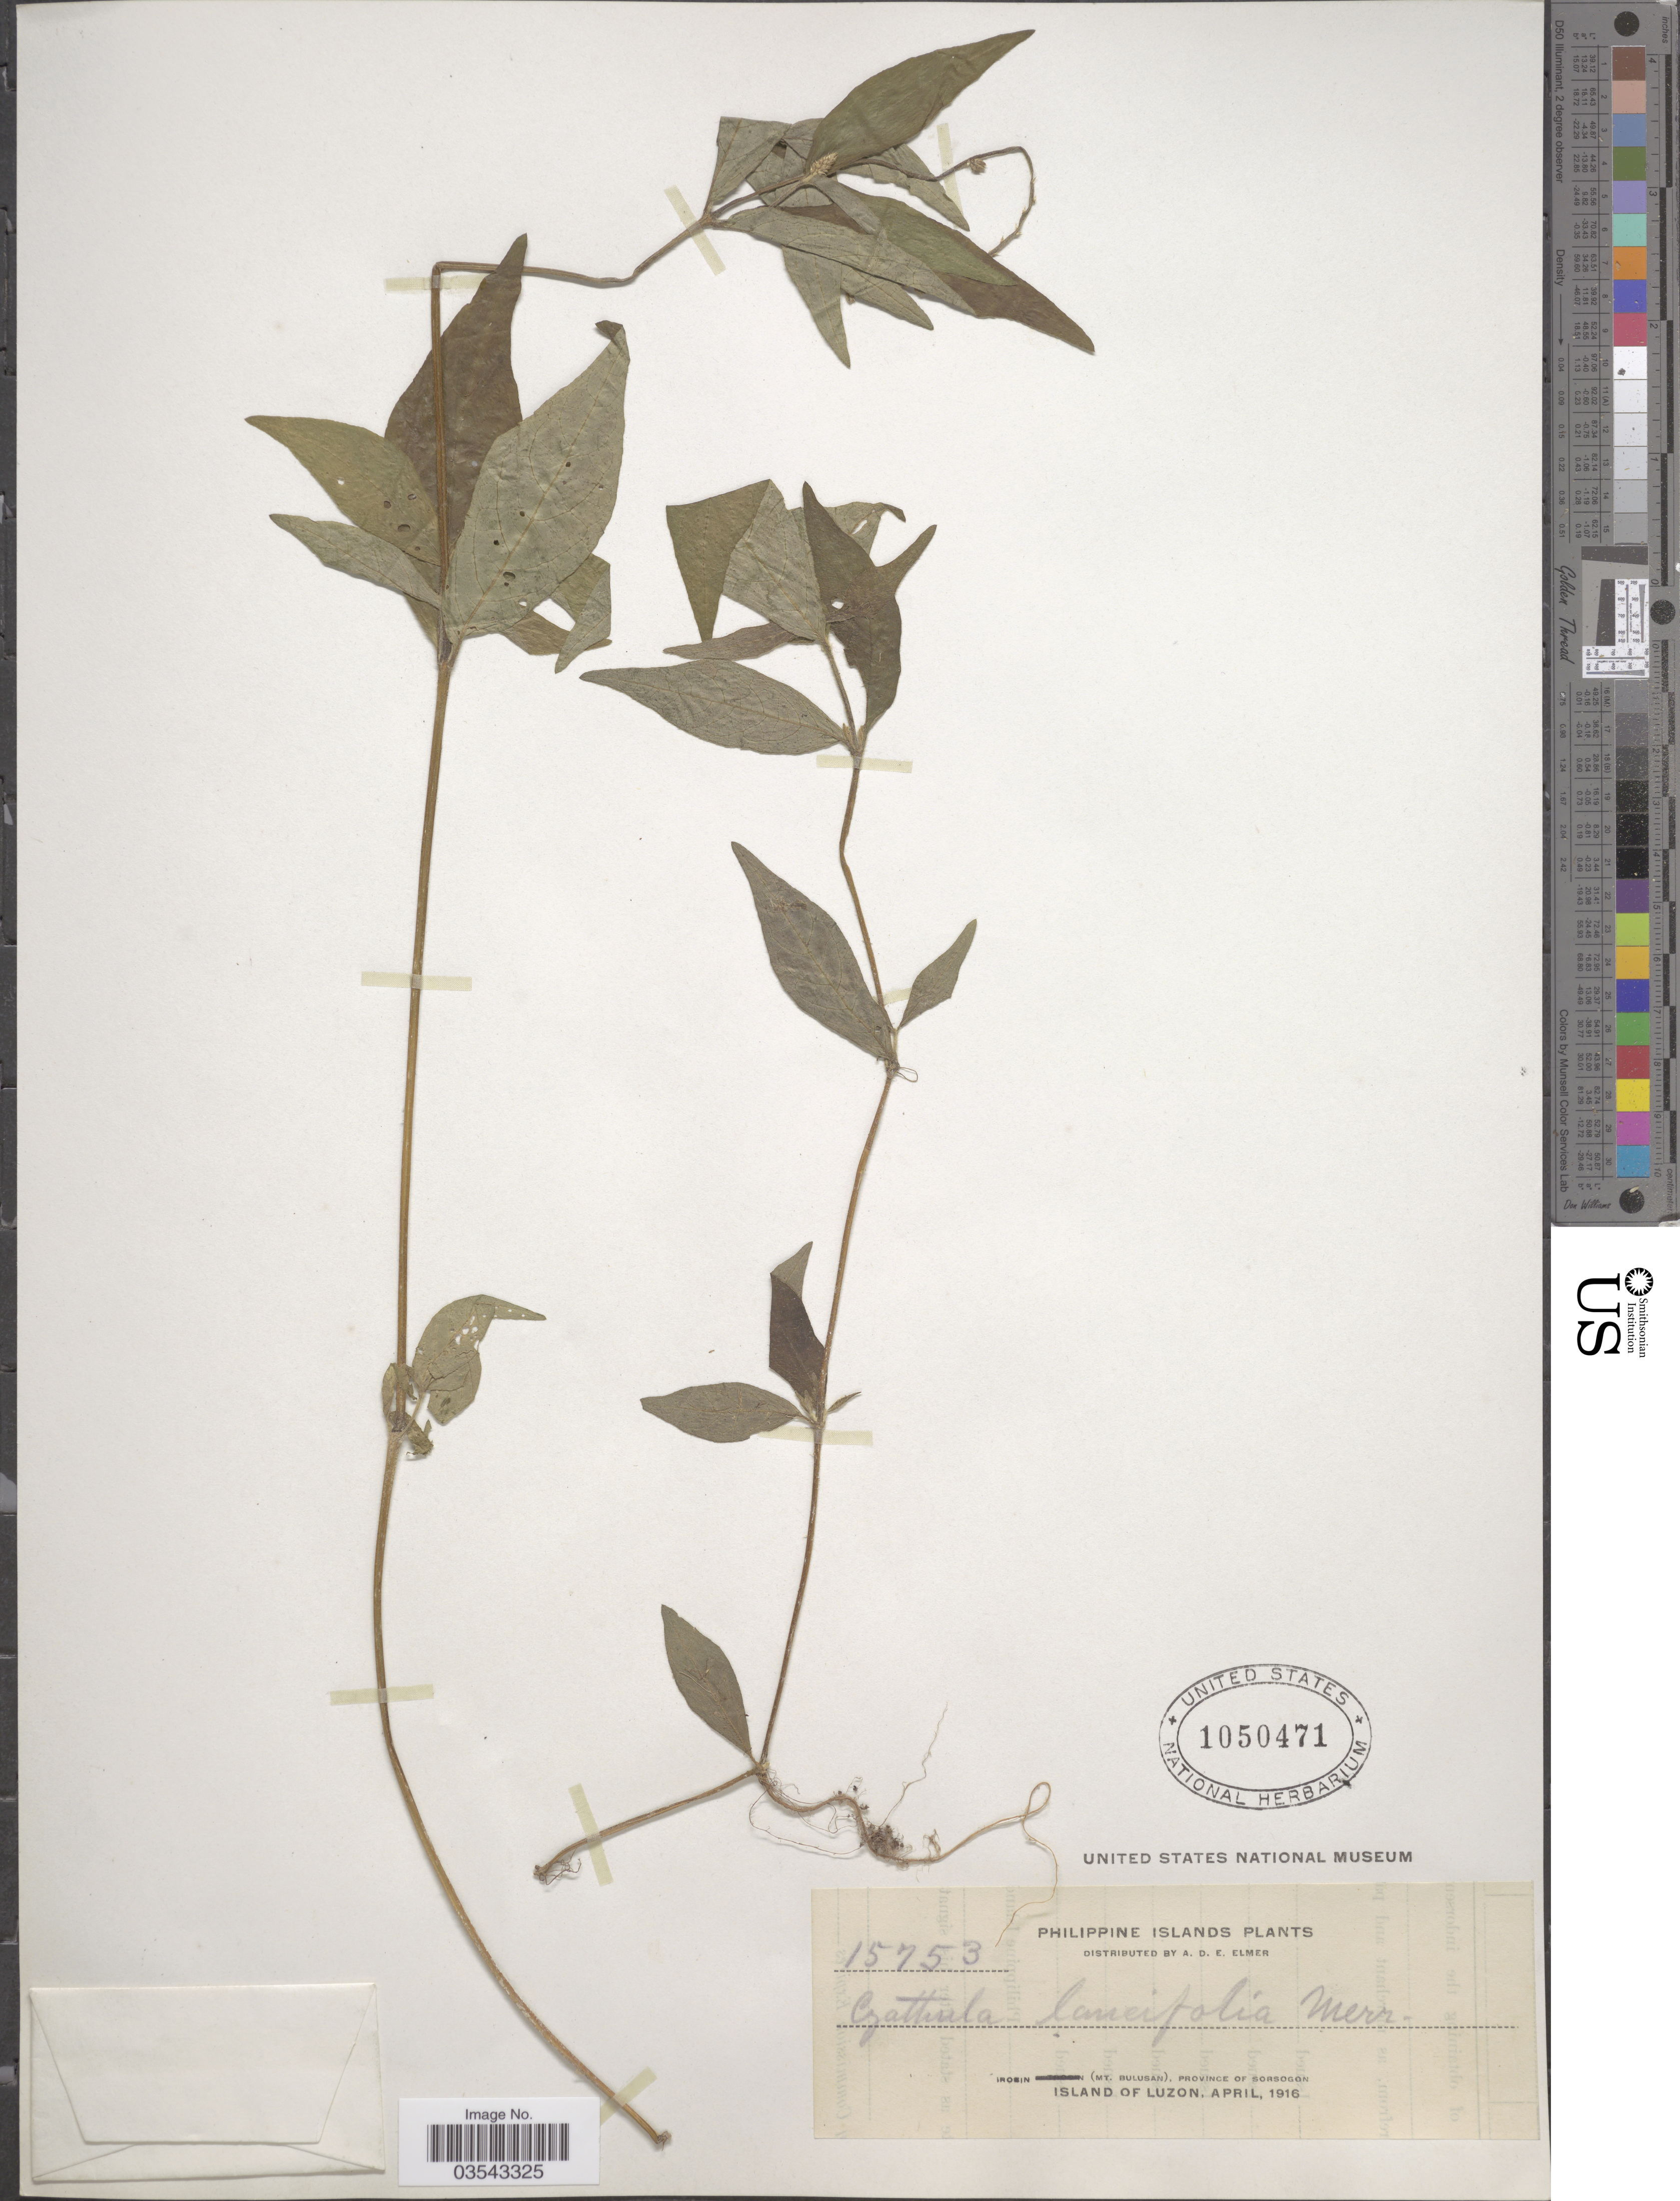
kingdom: Plantae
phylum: Tracheophyta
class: Magnoliopsida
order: Caryophyllales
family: Amaranthaceae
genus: Cyathula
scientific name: Cyathula lancifolia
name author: Merr.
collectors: A. D. E. Elmer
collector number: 15753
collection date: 1916-04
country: Philippines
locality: Irosin (Mt. Bulusan), province of Sorsogon. Island of Luzon.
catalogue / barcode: US 1050471